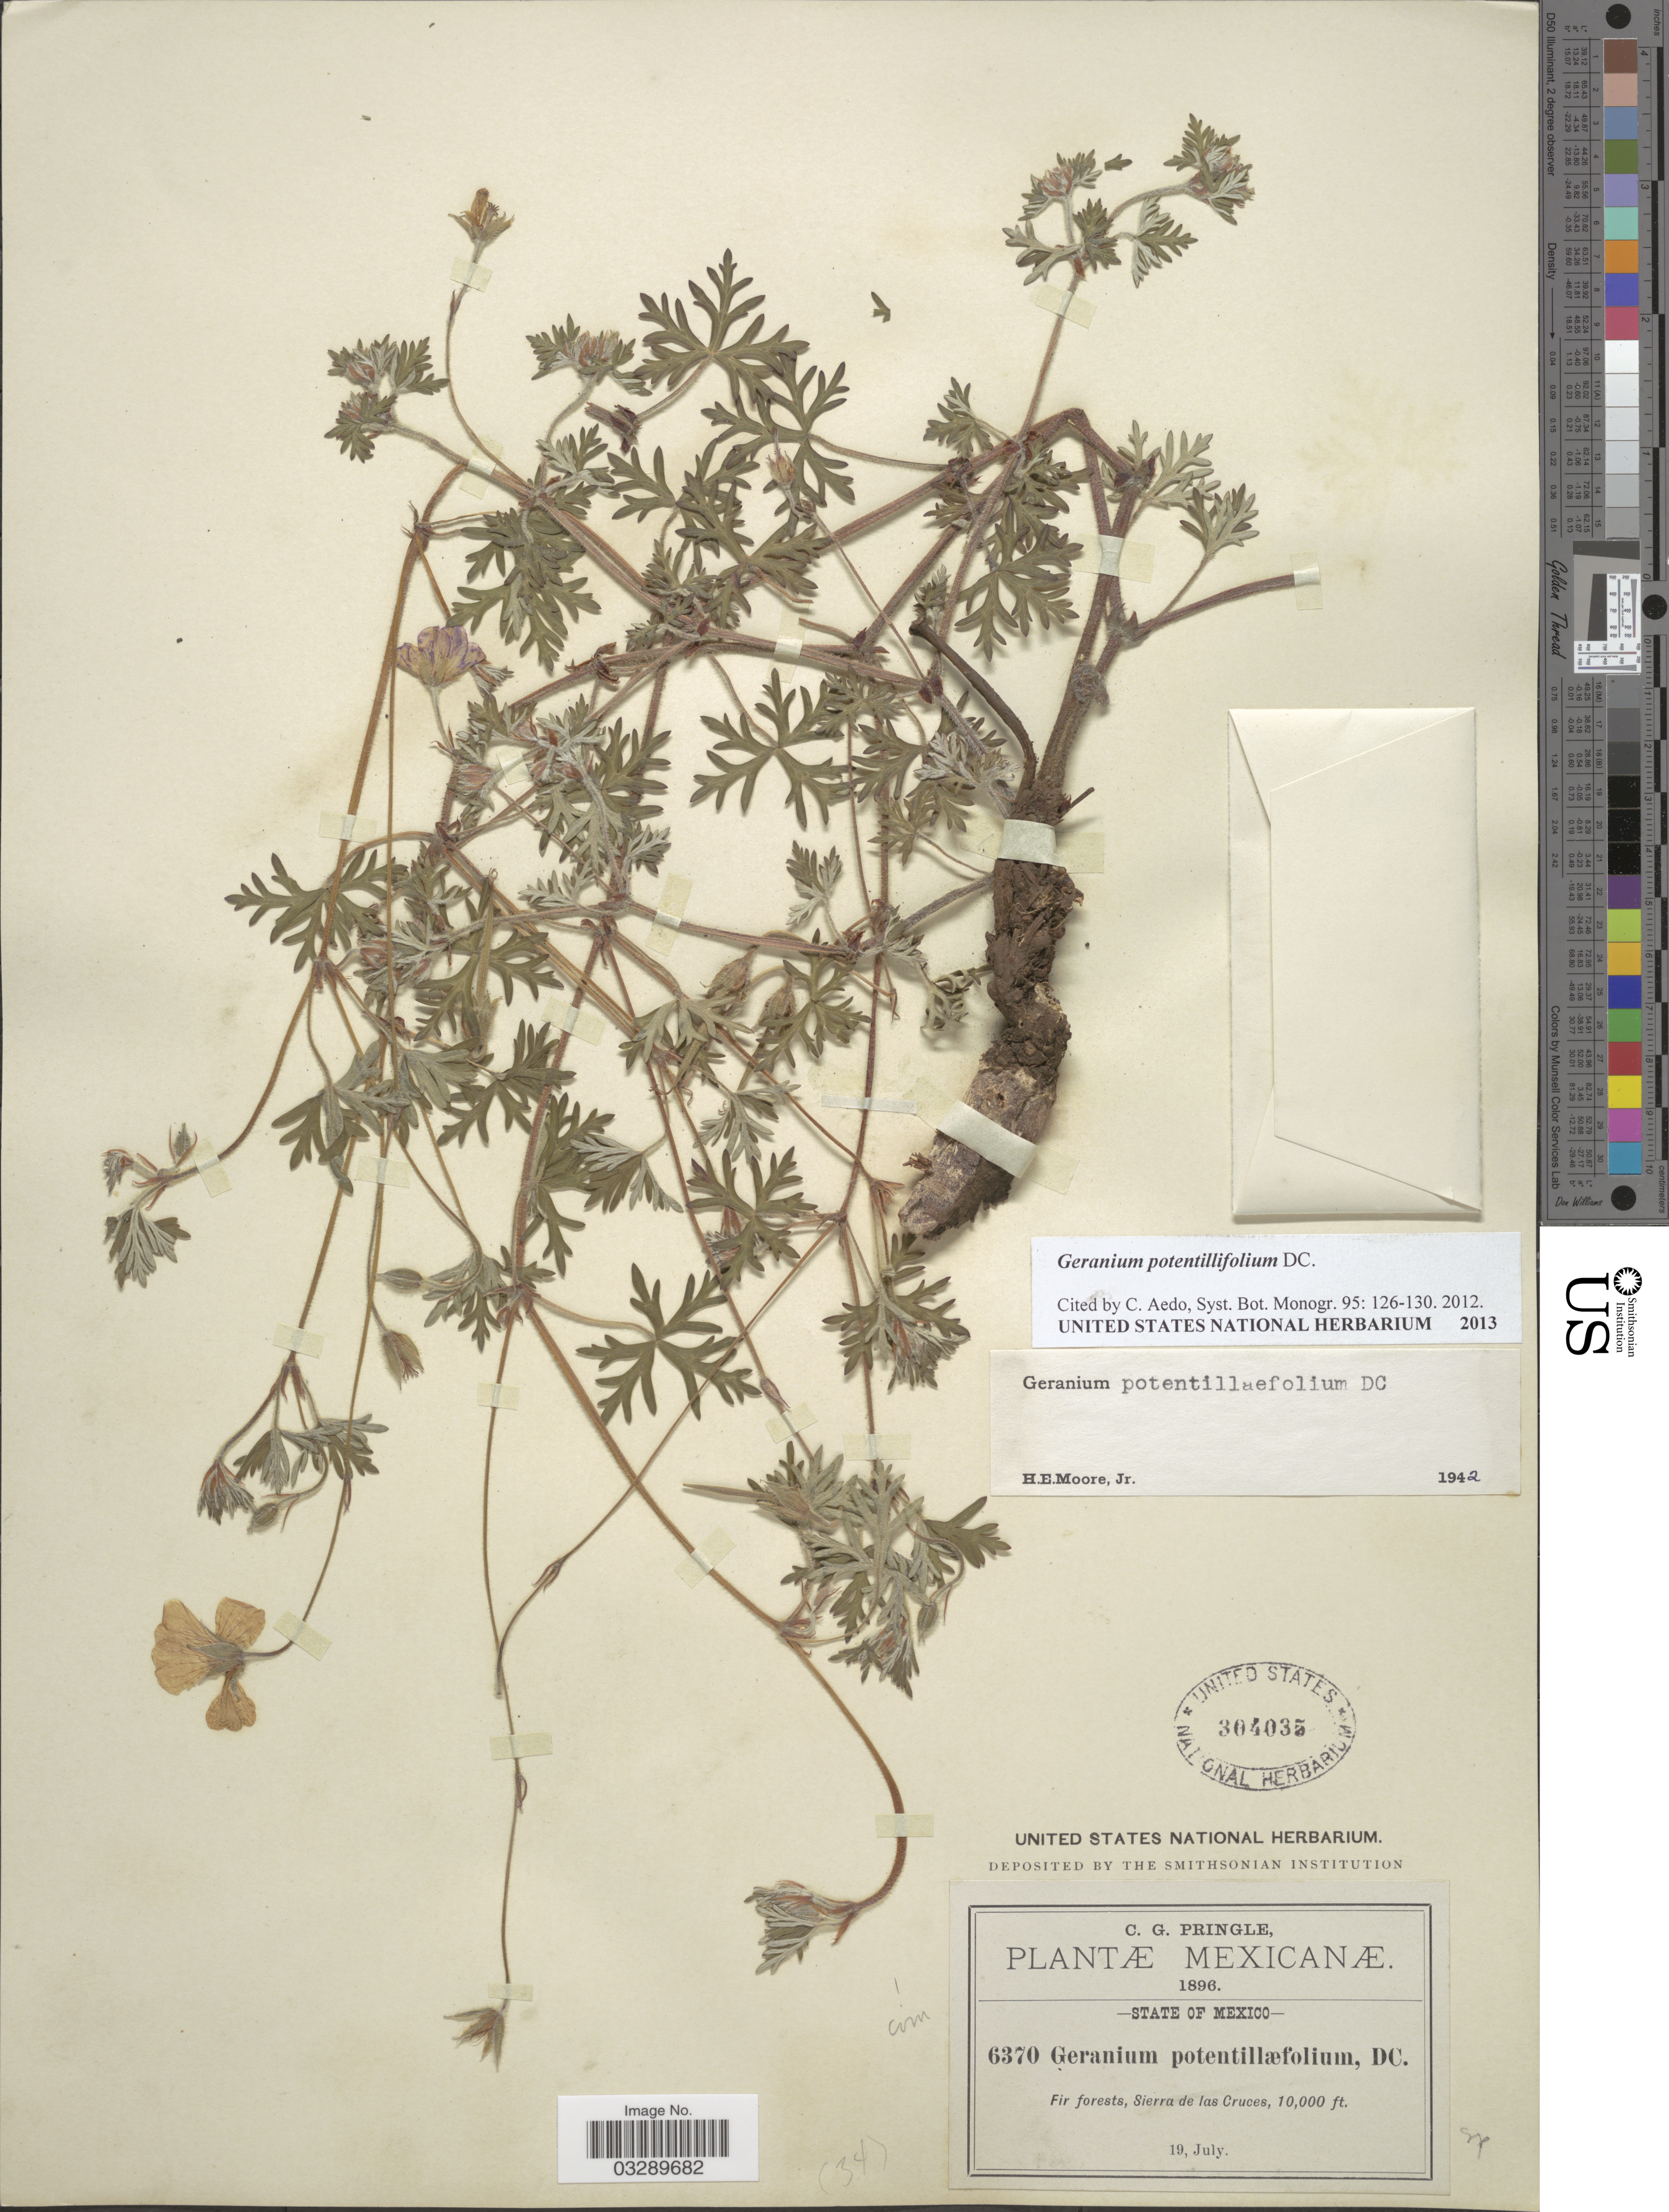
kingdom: Plantae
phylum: Tracheophyta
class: Magnoliopsida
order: Geraniales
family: Geraniaceae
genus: Geranium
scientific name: Geranium pontentillifolium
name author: DC.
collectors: C. G. Pringle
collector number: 6370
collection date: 1896-07-19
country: Mexico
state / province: México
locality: Fir forests, Sierra de las Cruces.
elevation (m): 3048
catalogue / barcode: US 304035